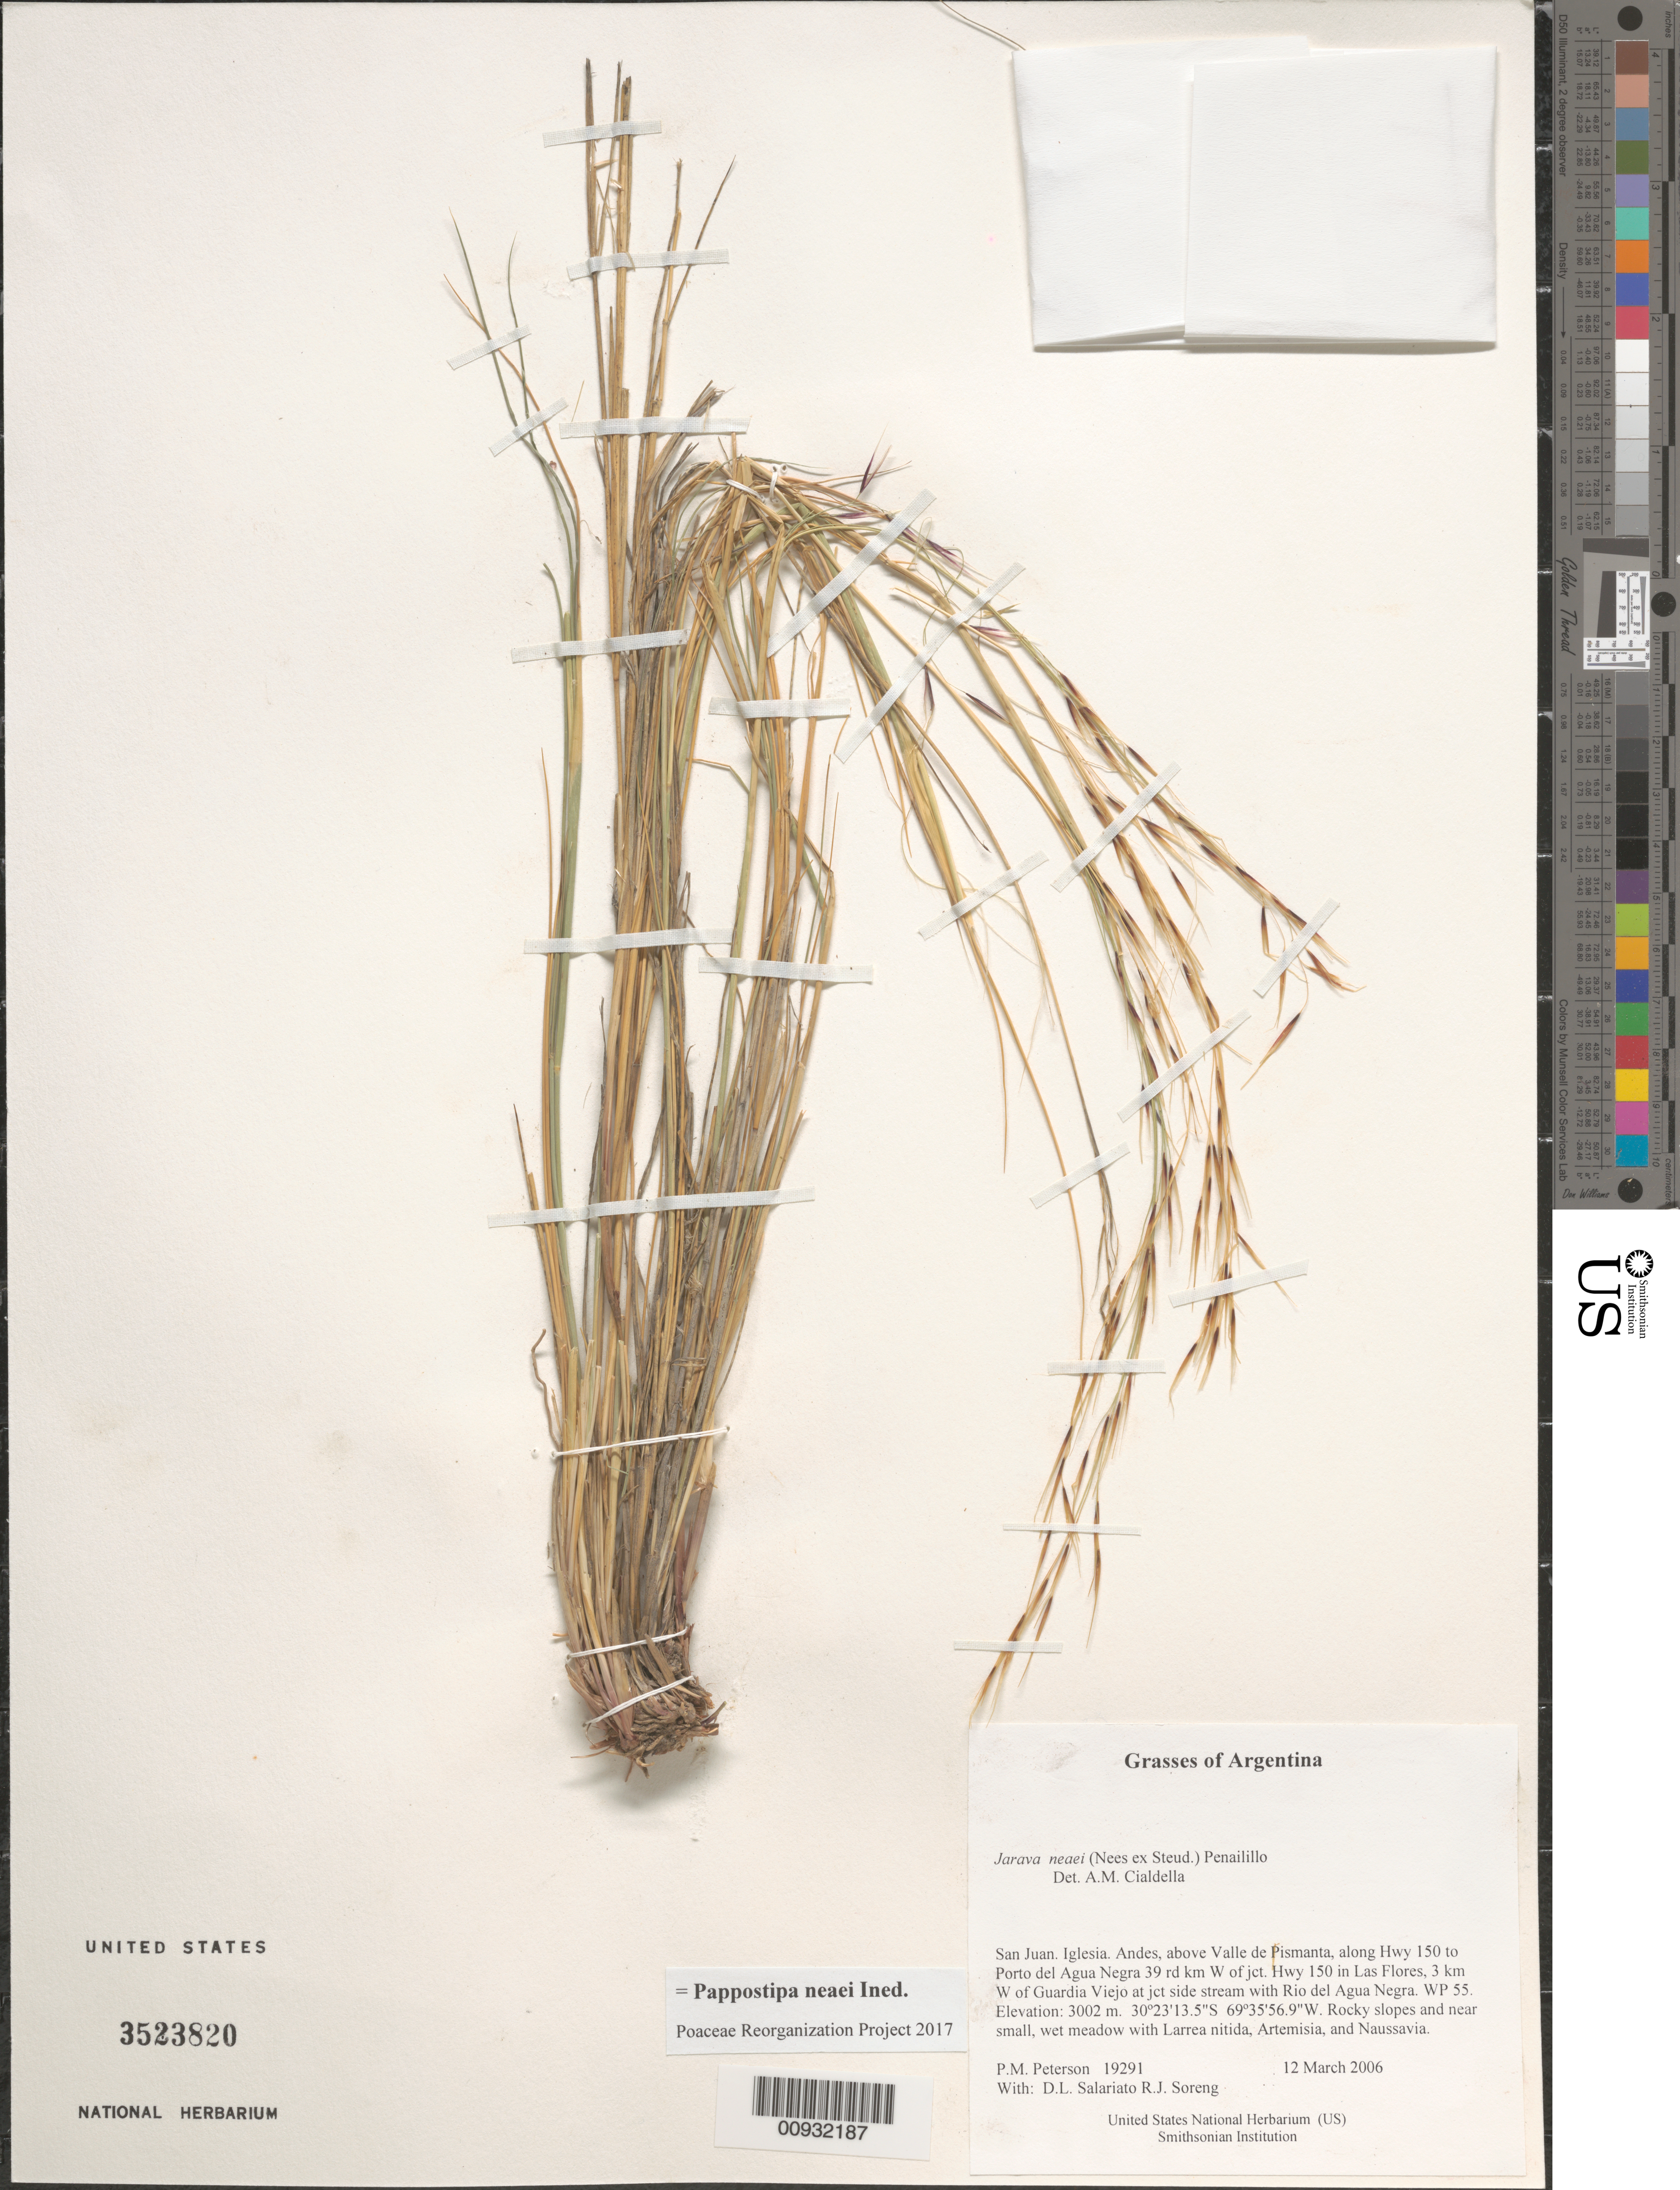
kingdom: Plantae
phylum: Tracheophyta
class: Liliopsida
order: Poales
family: Poaceae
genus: Pappostipa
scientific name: Pappostipa neaei ined.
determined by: Poaceae Reorganization Project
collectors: P. M. Peterson, R. J. Soreng, D. Salariato & A. Panizza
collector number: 19291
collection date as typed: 12 Mar 2006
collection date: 2006-03-12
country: Argentina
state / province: San Juan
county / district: Iglesia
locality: Andes, above Valle de Pismanta, along Hwy 150 to Porto del Agua Negra 39 rd km W of jct. Hwy 150 in Las Flores, 3 km W of Guardia Viejo at jct side stream with Rio del Agua Negra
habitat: Rocky slopes and near small, wet meadow with Larrea nitida, Artemisia, and Naussavia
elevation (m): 3002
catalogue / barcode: US 3523820